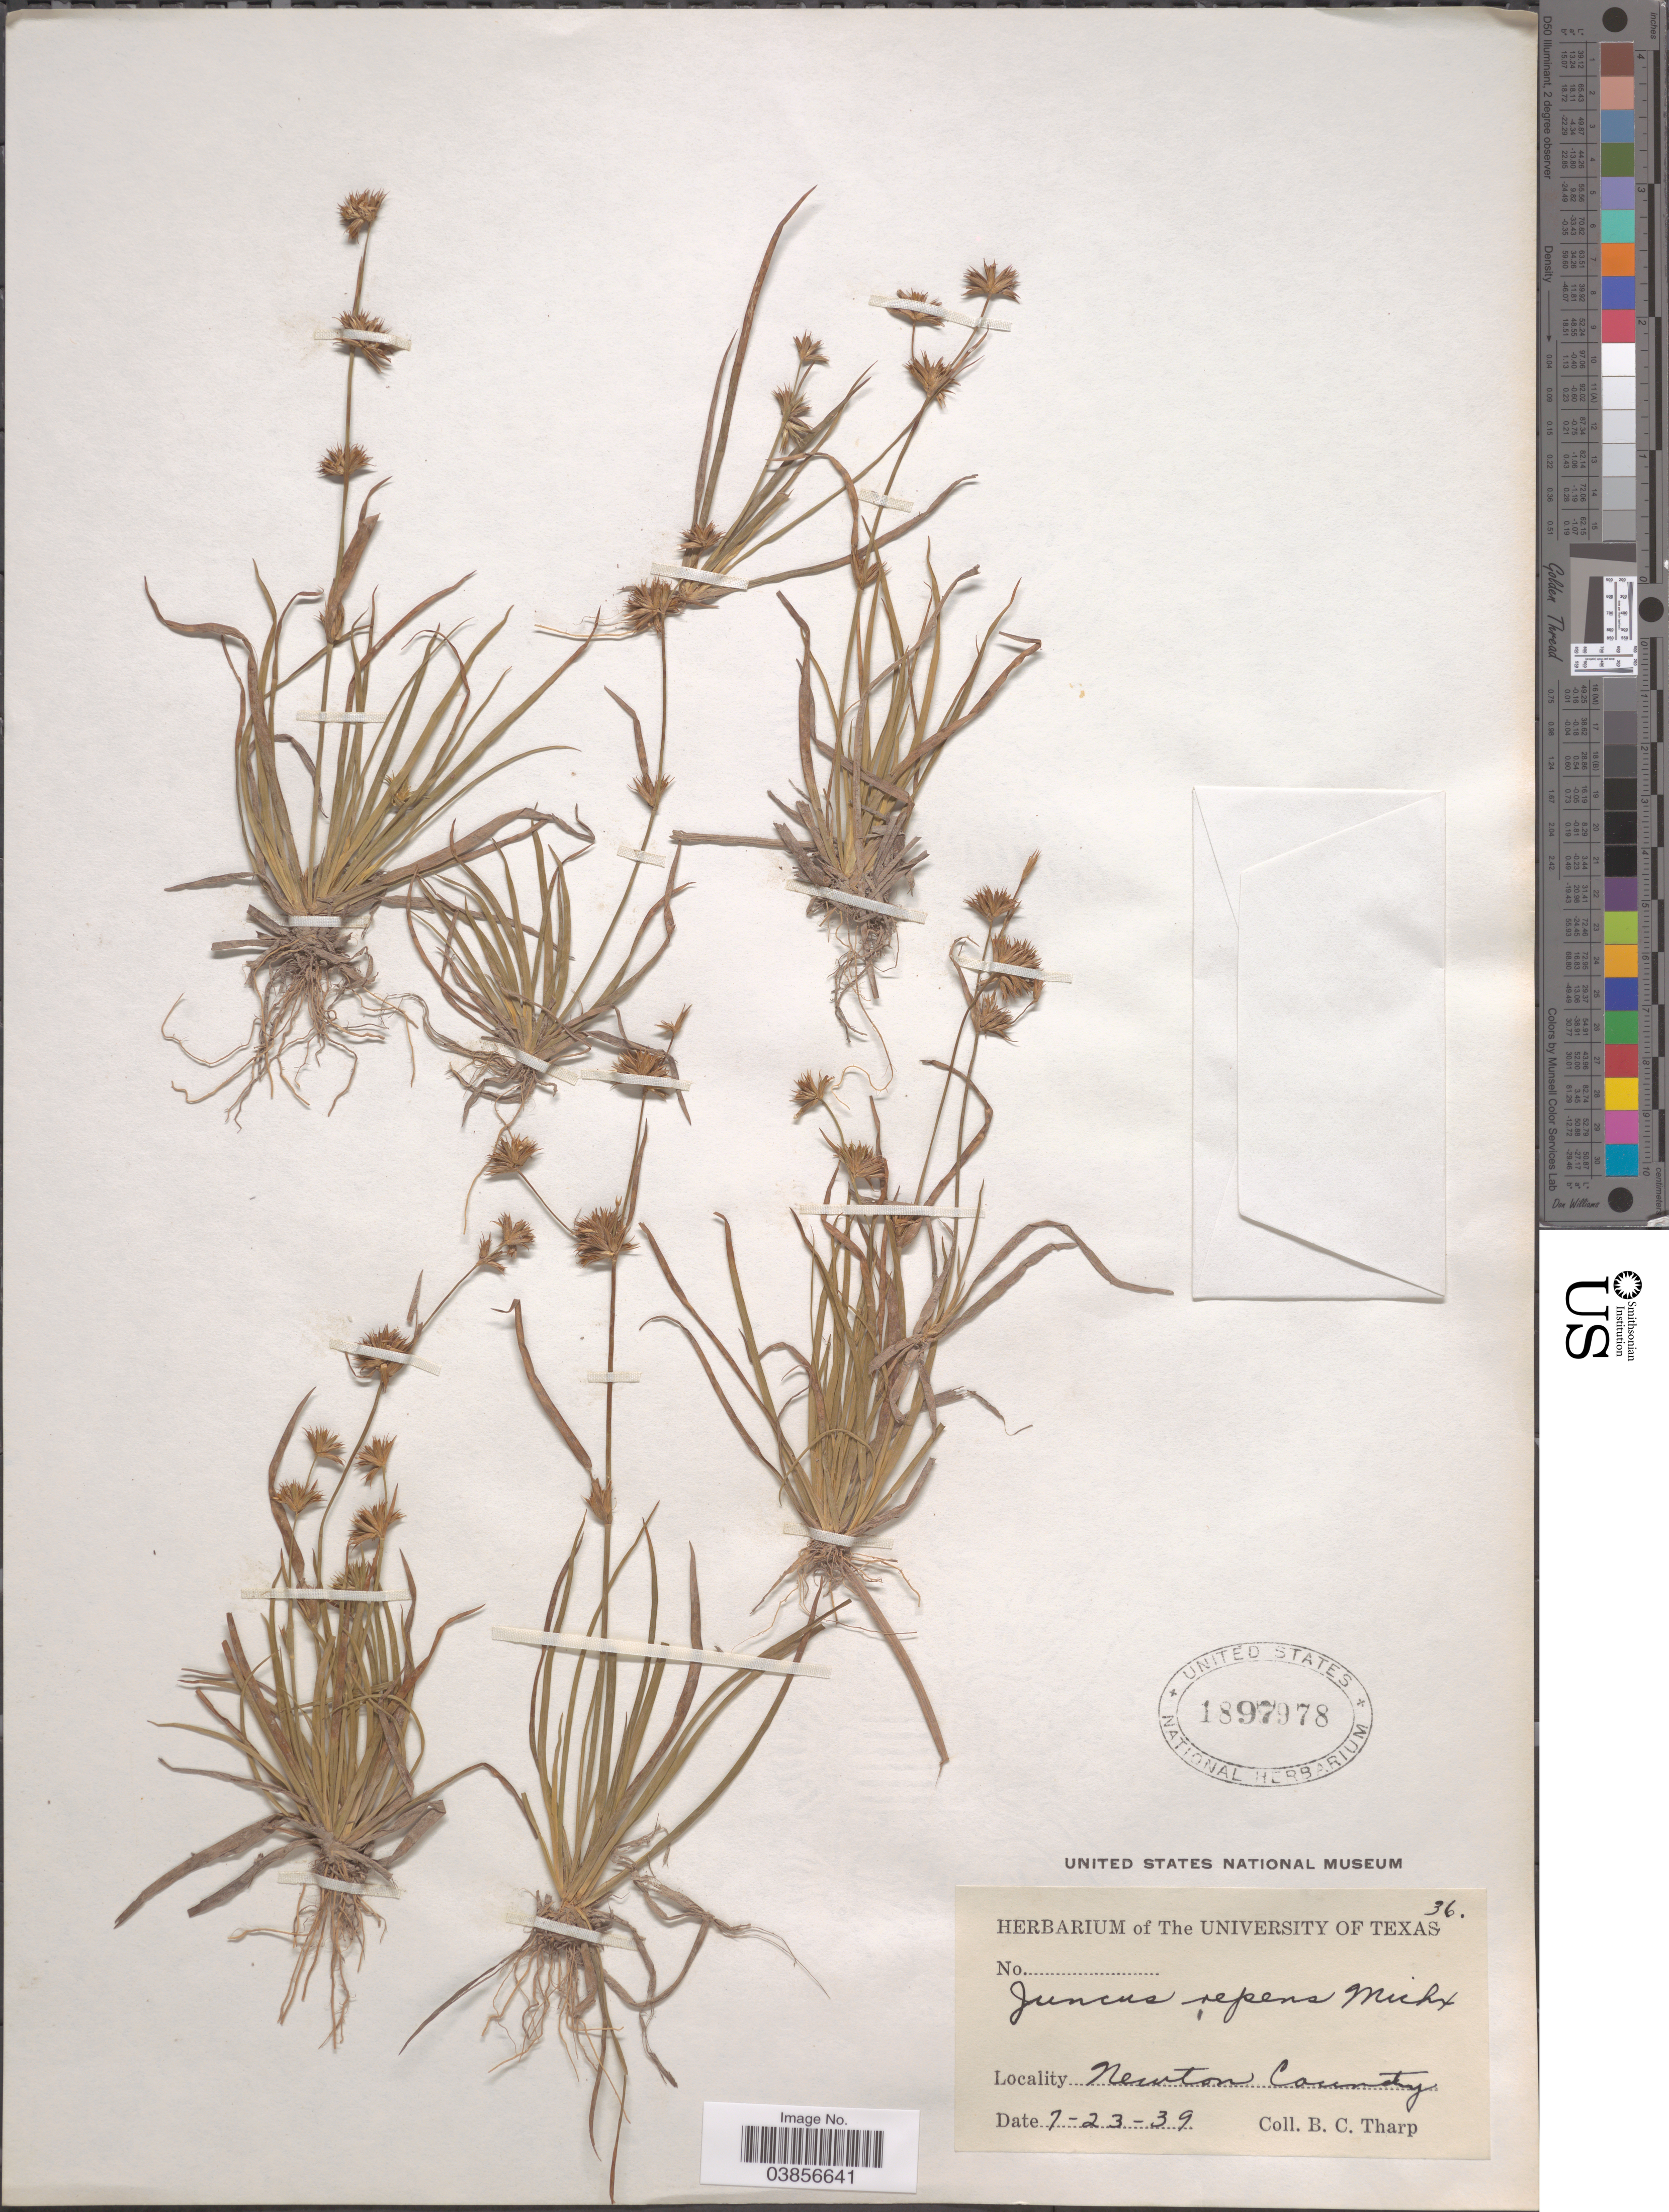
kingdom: Plantae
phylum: Tracheophyta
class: Liliopsida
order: Poales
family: Juncaceae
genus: Juncus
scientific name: Juncus repens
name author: Michx.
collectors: B. C. Tharp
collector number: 36?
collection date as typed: Transcribed d/m/y: 23/7/39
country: United States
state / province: Texas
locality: Newton County.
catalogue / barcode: US 1897978